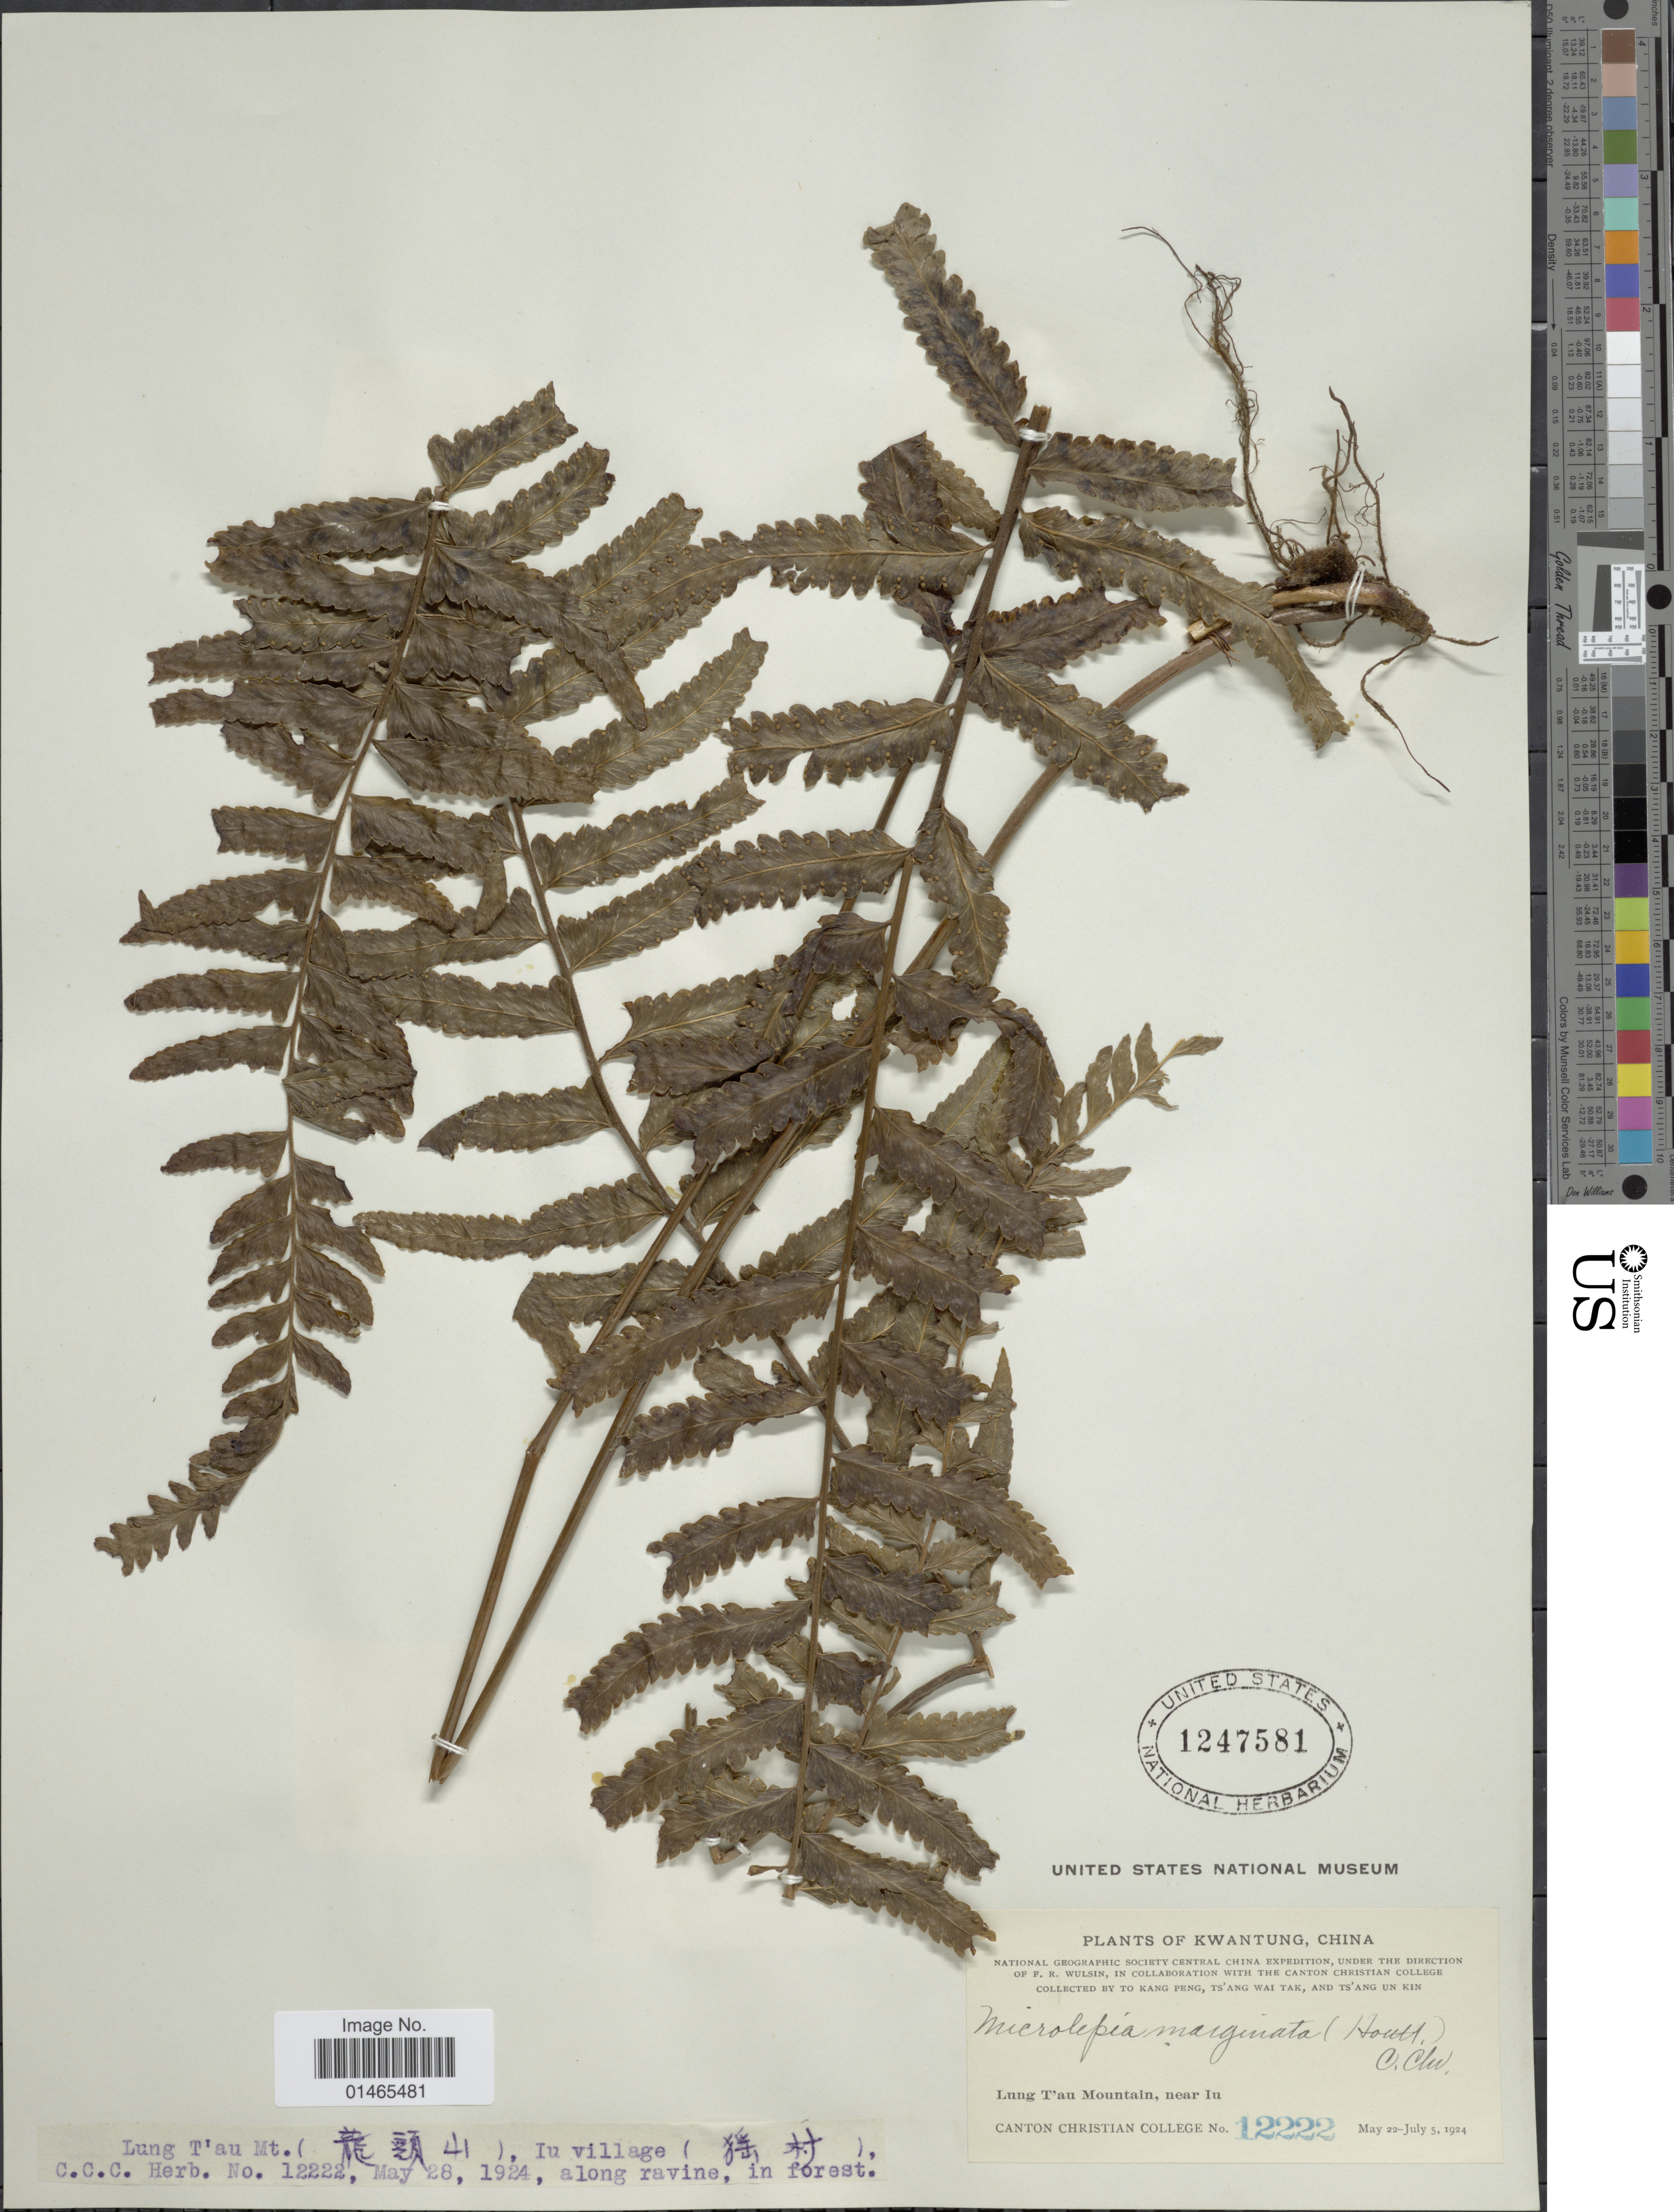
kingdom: Plantae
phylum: Tracheophyta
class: Polypodiopsida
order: Polypodiales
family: Dennstaedtiaceae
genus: Microlepia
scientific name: Microlepia marginata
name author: (Houtt.) C. Chr.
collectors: Canton Christian College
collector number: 12222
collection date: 1924-05-28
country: China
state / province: Guangdong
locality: Kwantung, Lung Táu Mountain, near Iu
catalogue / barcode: US 1247581